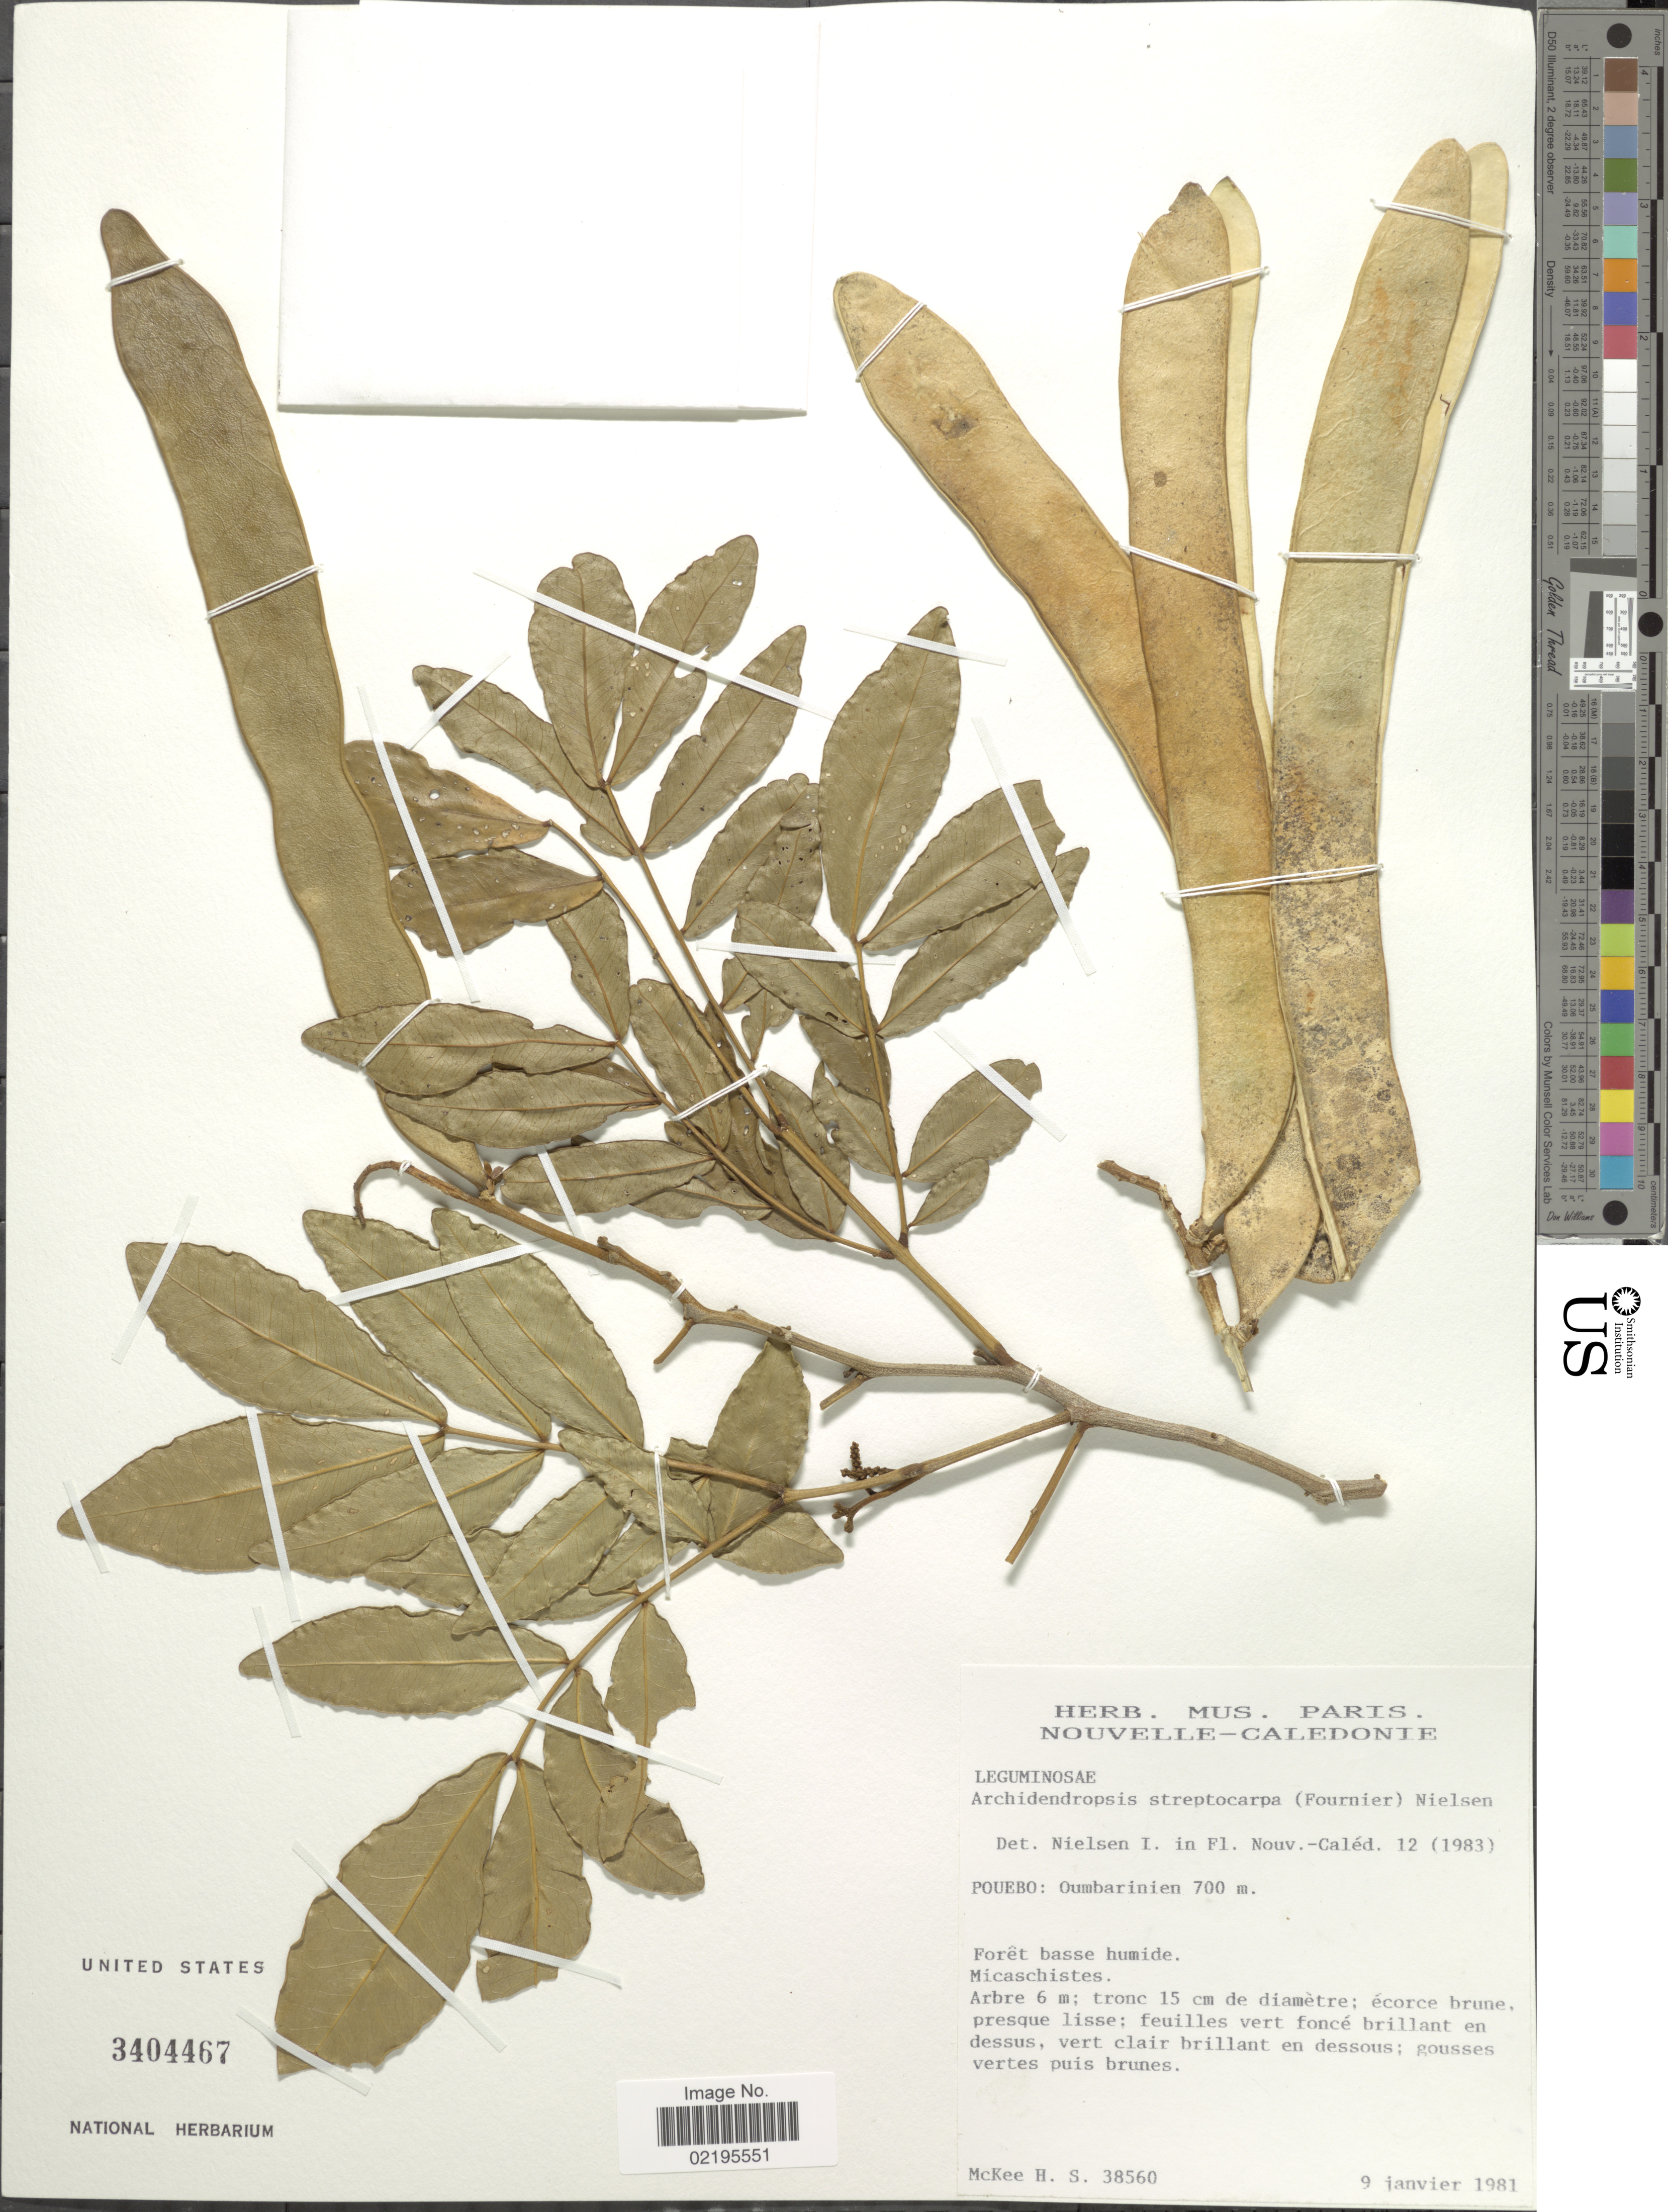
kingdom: Plantae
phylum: Tracheophyta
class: Magnoliopsida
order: Fabales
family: Fabaceae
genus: Archidendropsis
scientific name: Archidendropsis streptocarpa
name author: (E. Fourn.) I.C. Nielsen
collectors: H. S. McKee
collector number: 38560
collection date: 1981-01-09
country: New Caledonia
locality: Pouebo: Oumbarinien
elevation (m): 700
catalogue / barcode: US 3404467